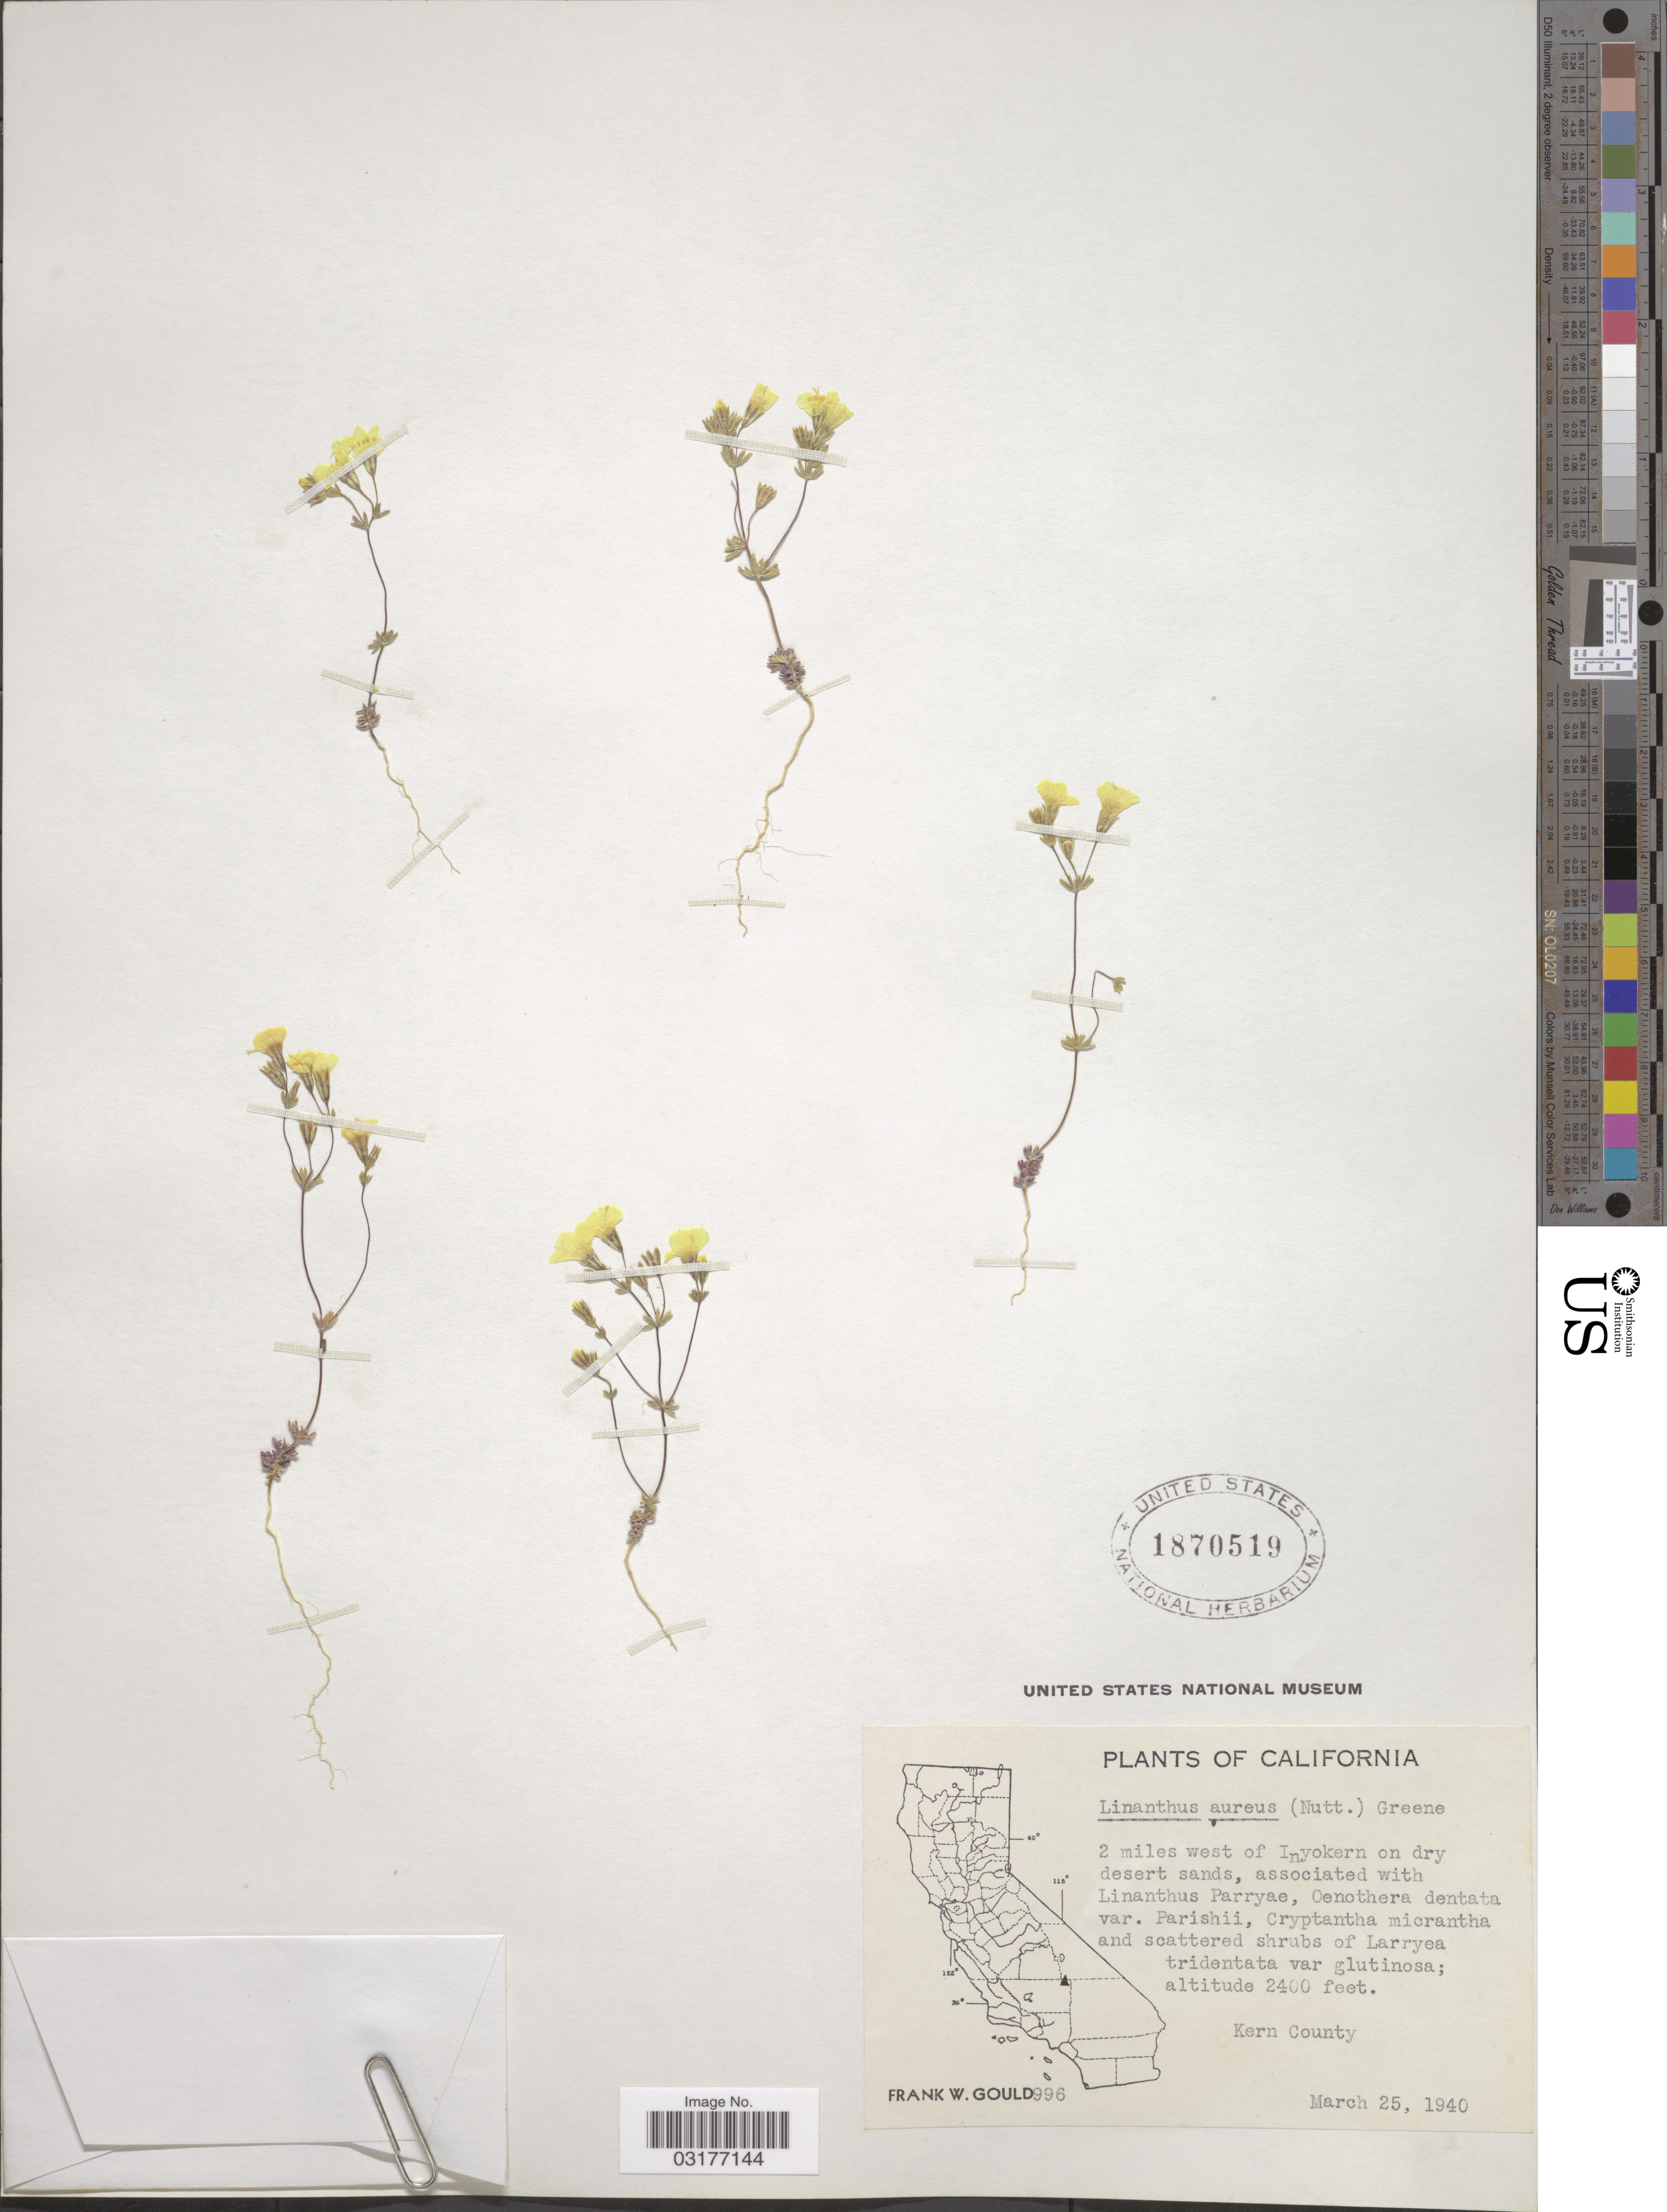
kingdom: Plantae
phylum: Tracheophyta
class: Magnoliopsida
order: Ericales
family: Polemoniaceae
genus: Leptosiphon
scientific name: Leptosiphon chrysanthus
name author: J.M. Porter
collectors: F. W. Gould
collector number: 996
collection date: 1940-03-25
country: United States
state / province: California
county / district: Kern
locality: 2 miles west of Inyokern. Kern County.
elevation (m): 732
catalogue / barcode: US 1870519